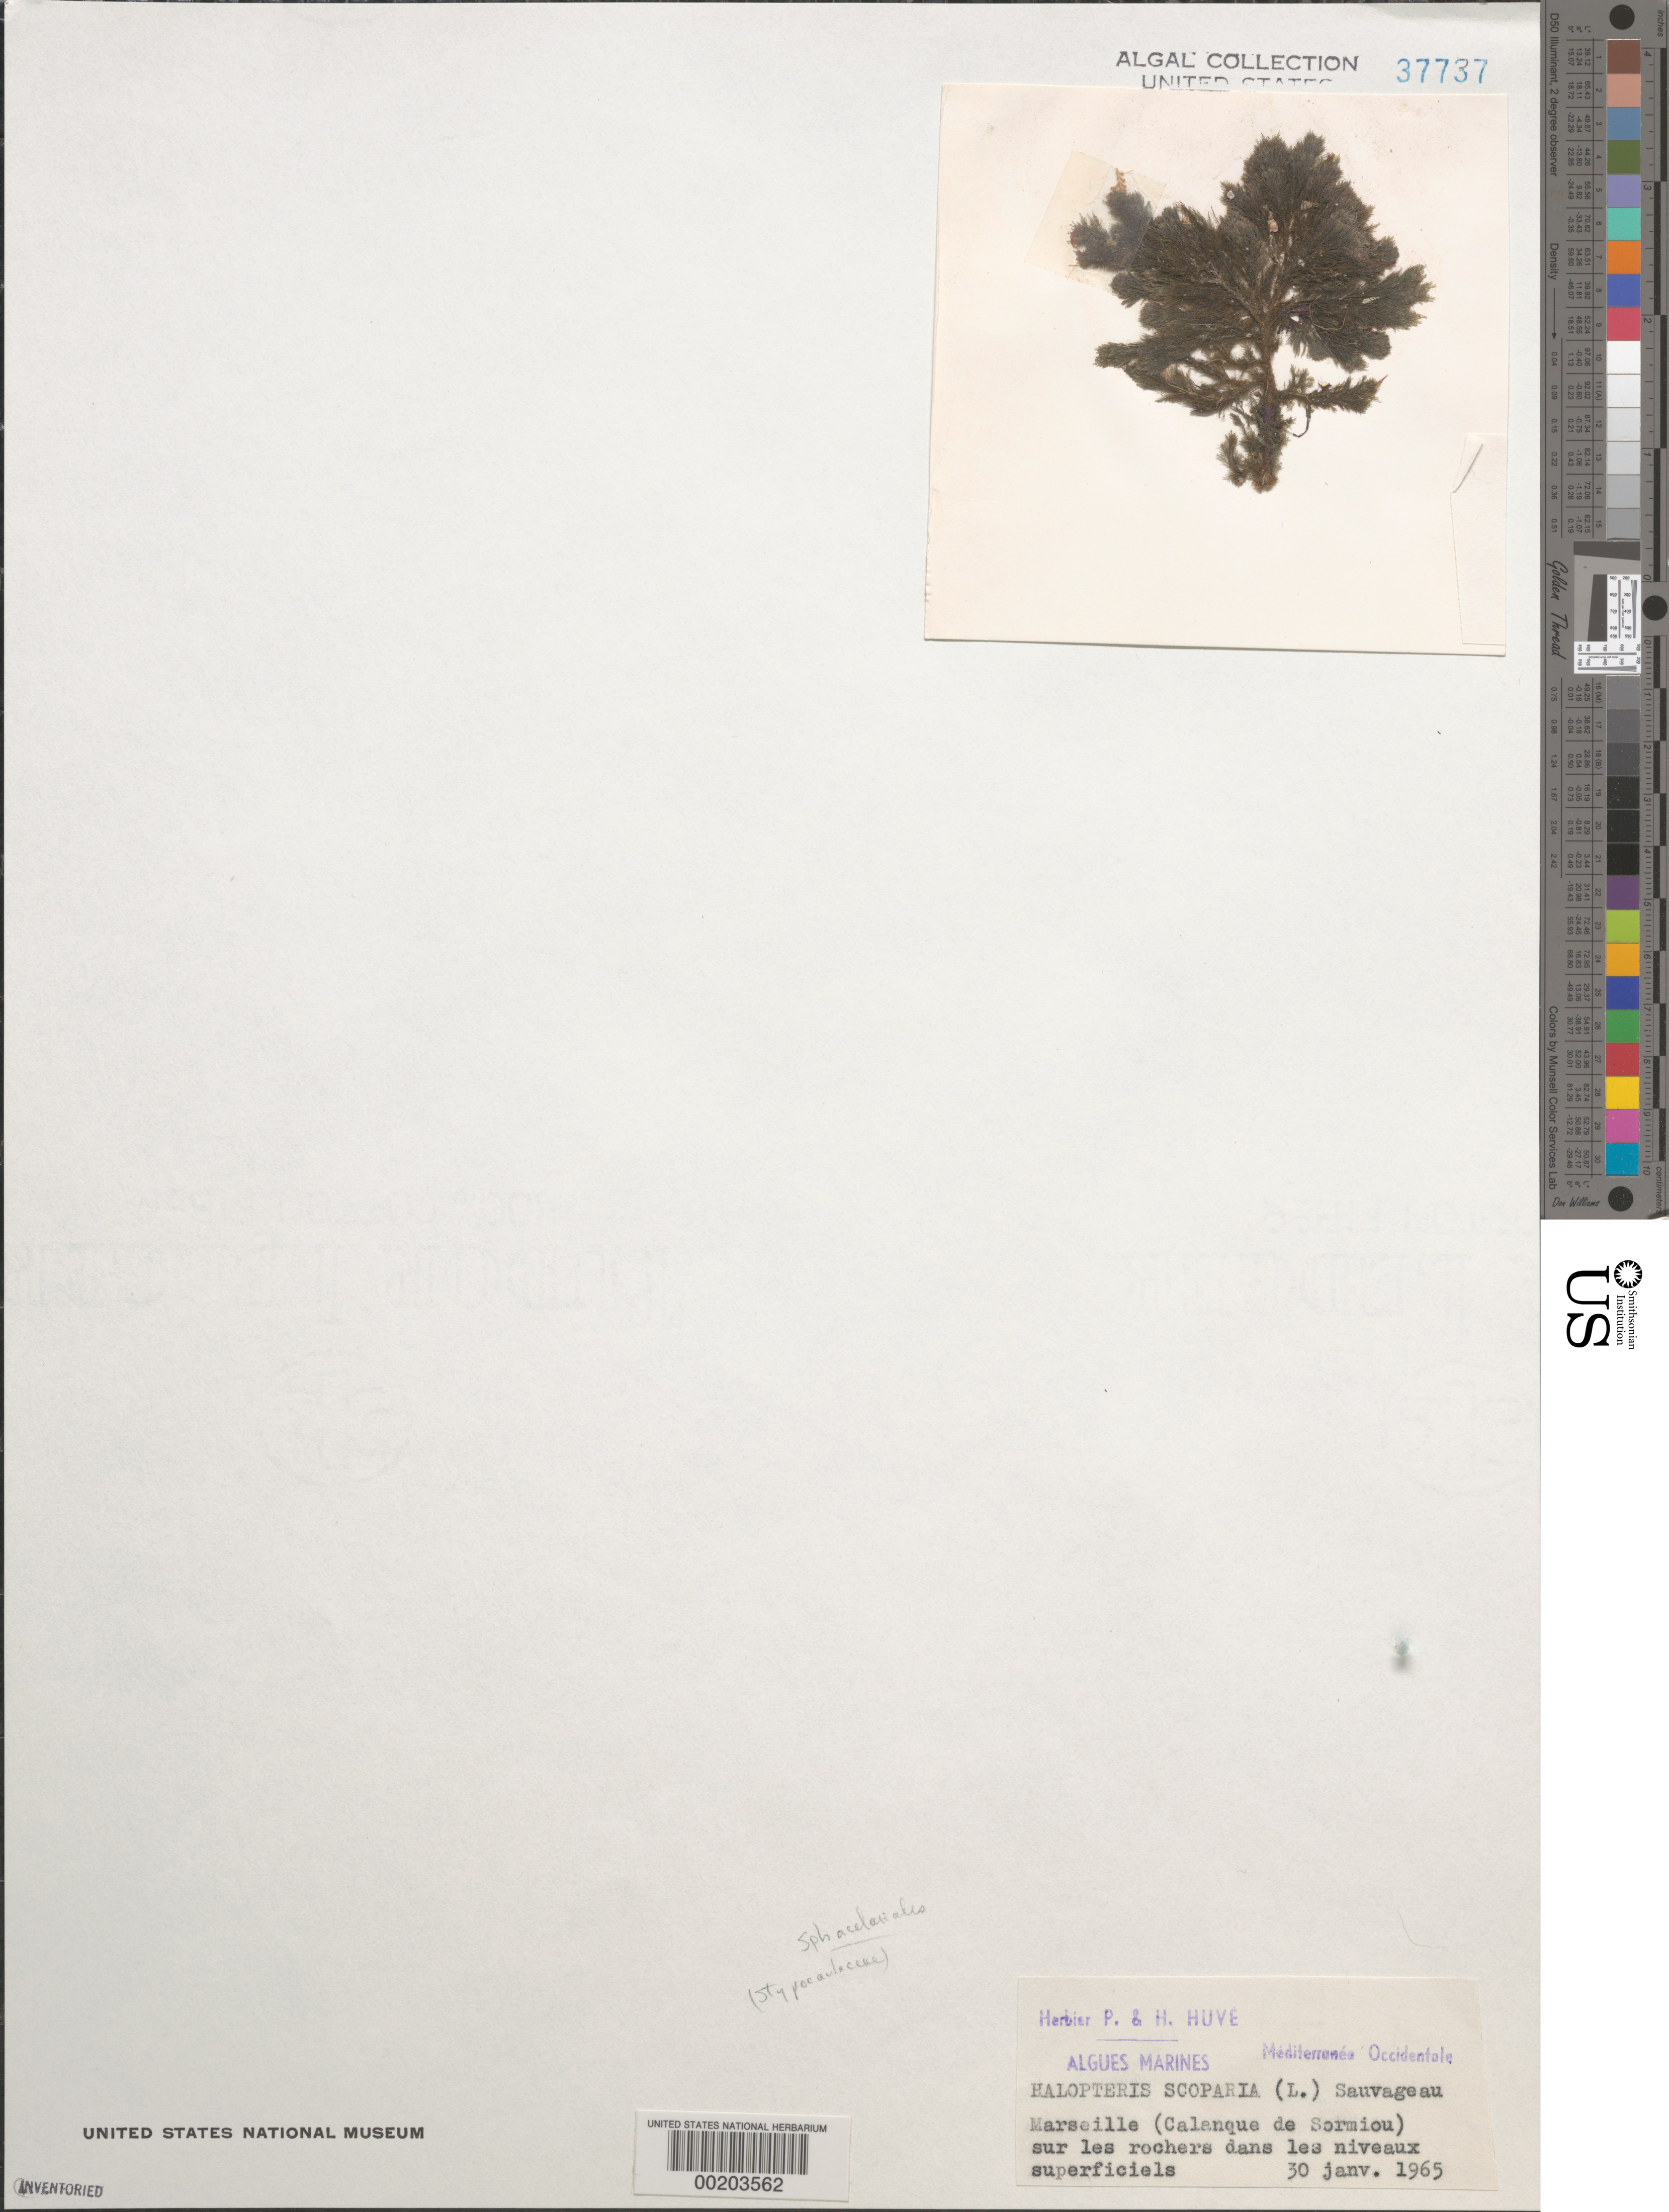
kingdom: Chromista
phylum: Ochrophyta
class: Phaeophyceae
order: Sphacelariales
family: Stypocaulaceae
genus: Halopteris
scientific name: Halopteris scoparia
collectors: P. Huve & H. Huve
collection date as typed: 30 Jan 1965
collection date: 1965-01-30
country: France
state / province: Provence-Alpes-Côte d'Azur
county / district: Bouches-du-Rhône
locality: Marseille, Calanque de Sormiou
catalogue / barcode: US 37737